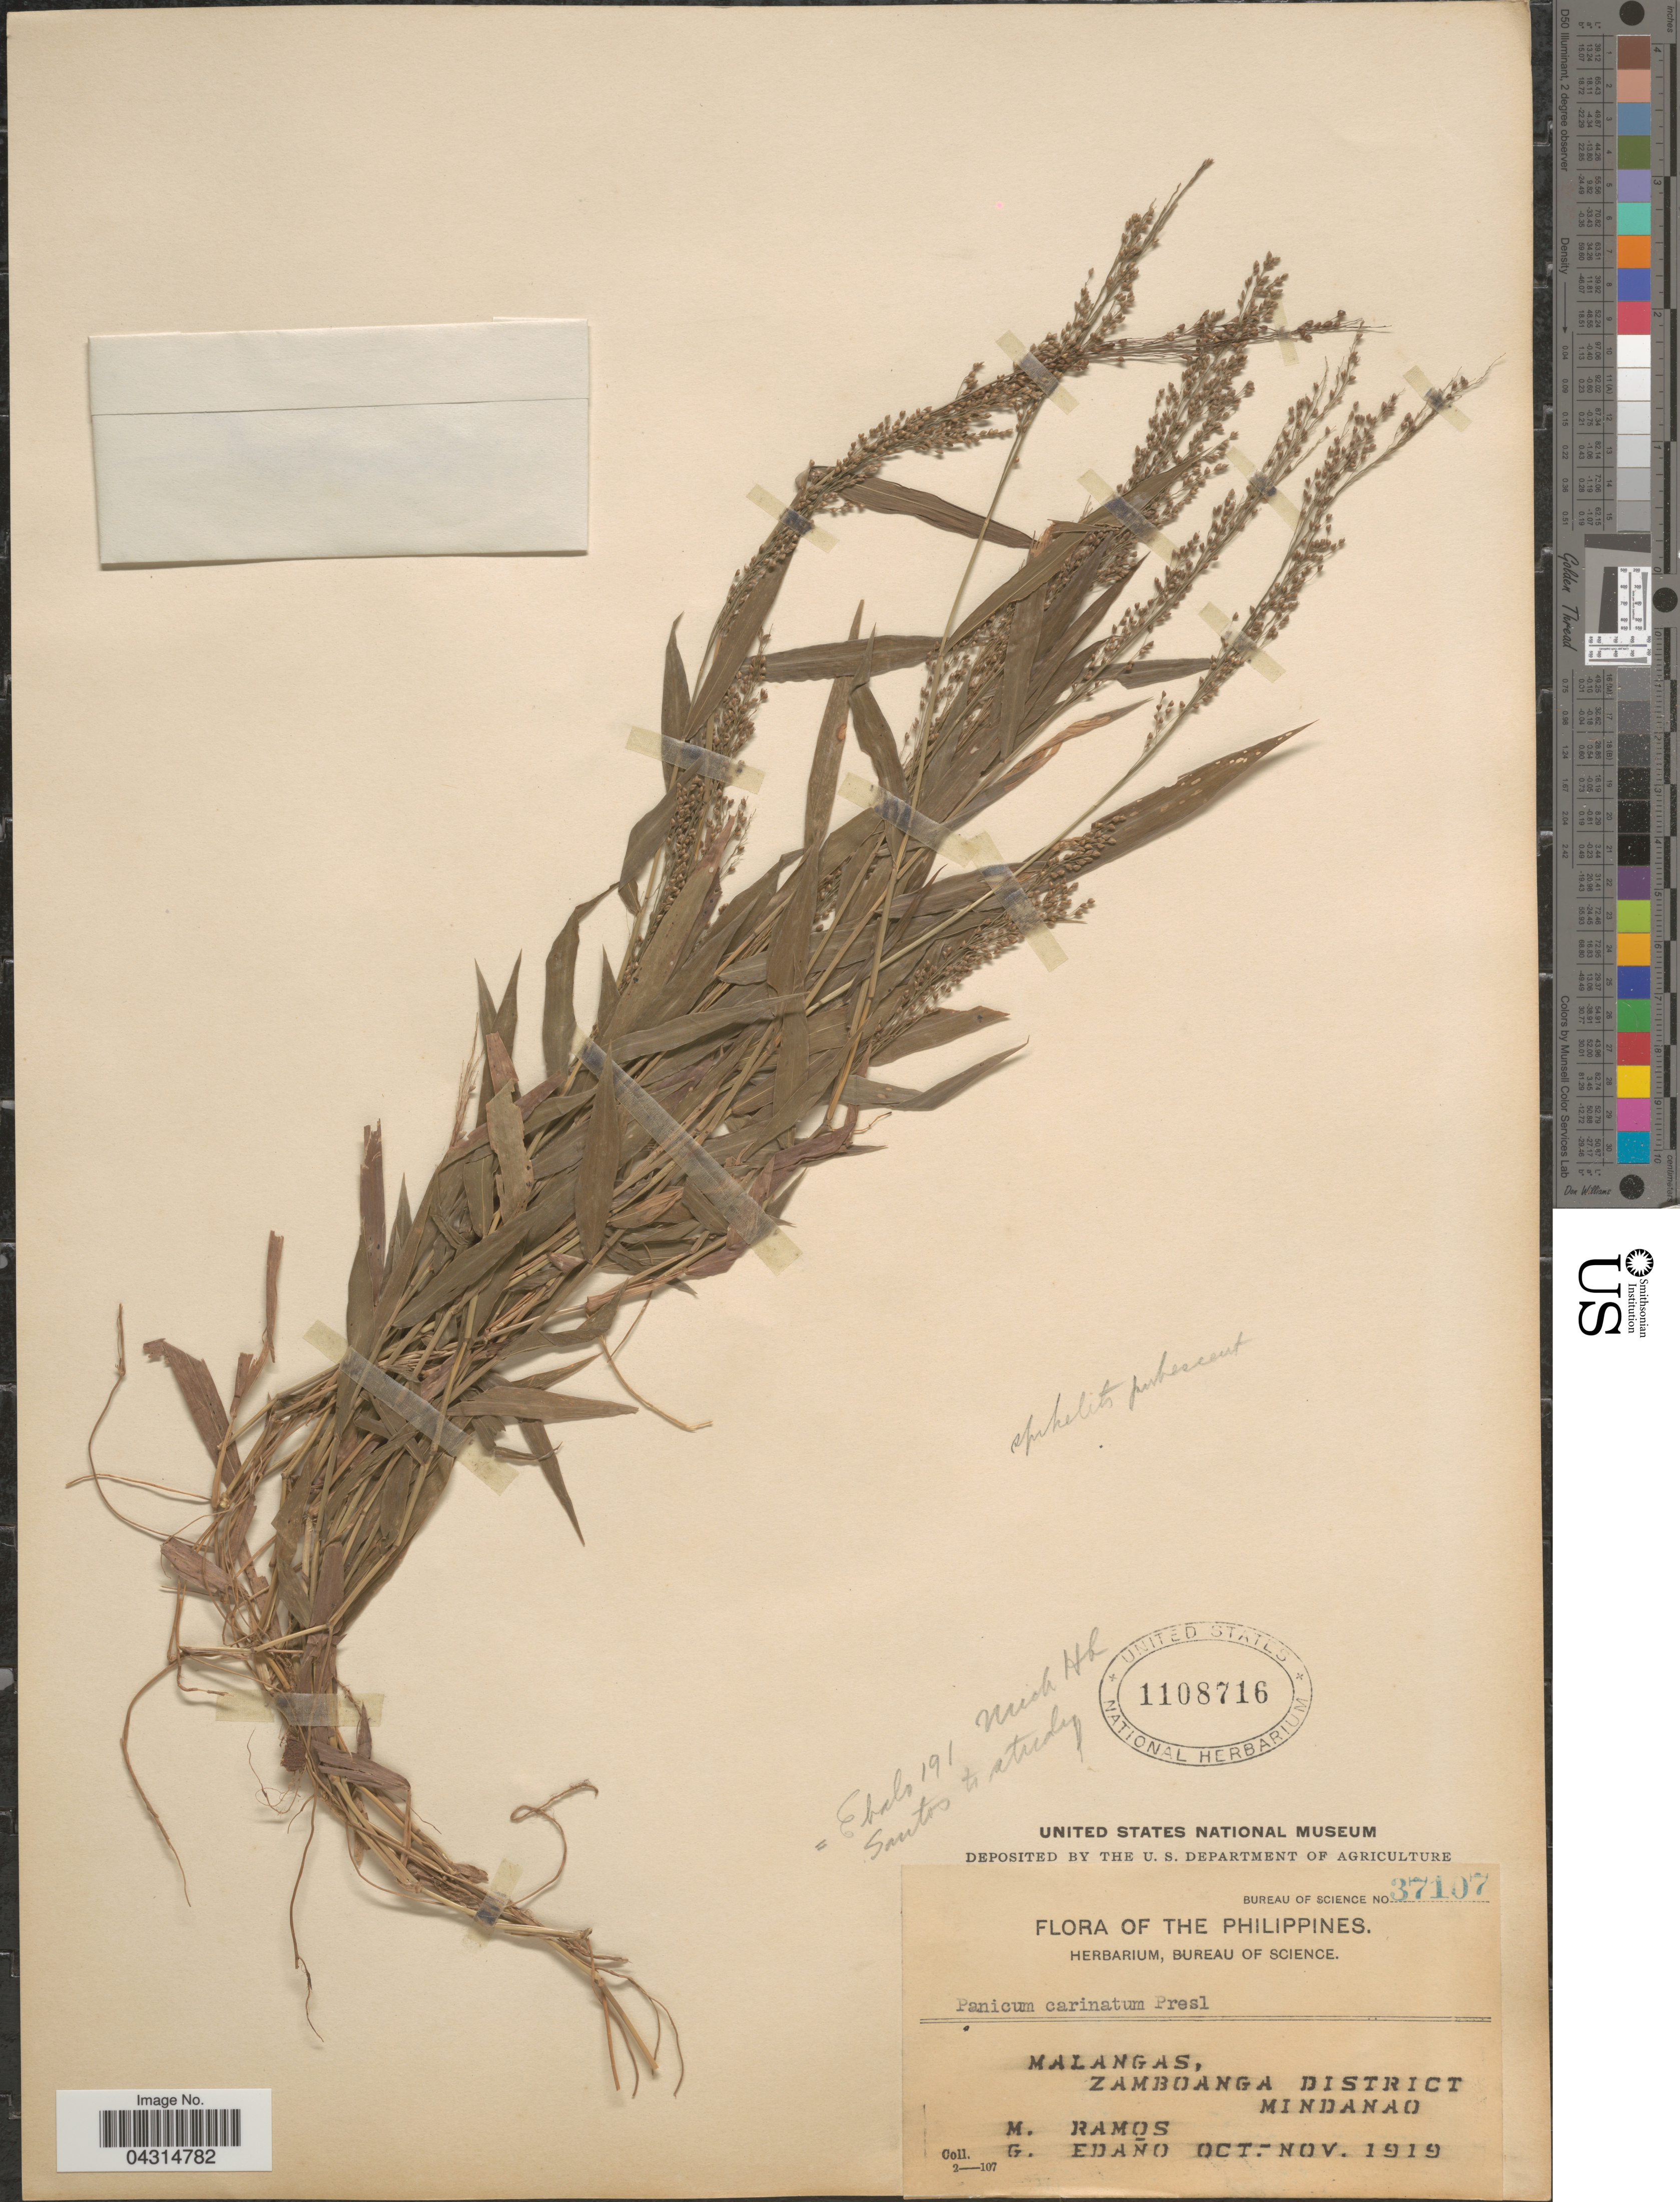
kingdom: Plantae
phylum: Tracheophyta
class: Liliopsida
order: Poales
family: Poaceae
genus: Cyrtococcum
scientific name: Cyrtococcum sp.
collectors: M. Ramos & G. Edaño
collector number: Bureau of Science 37107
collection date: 1919-10/1919-11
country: Philippines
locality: Malangas, Zamboanga District, Mindanao.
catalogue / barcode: US 1108716